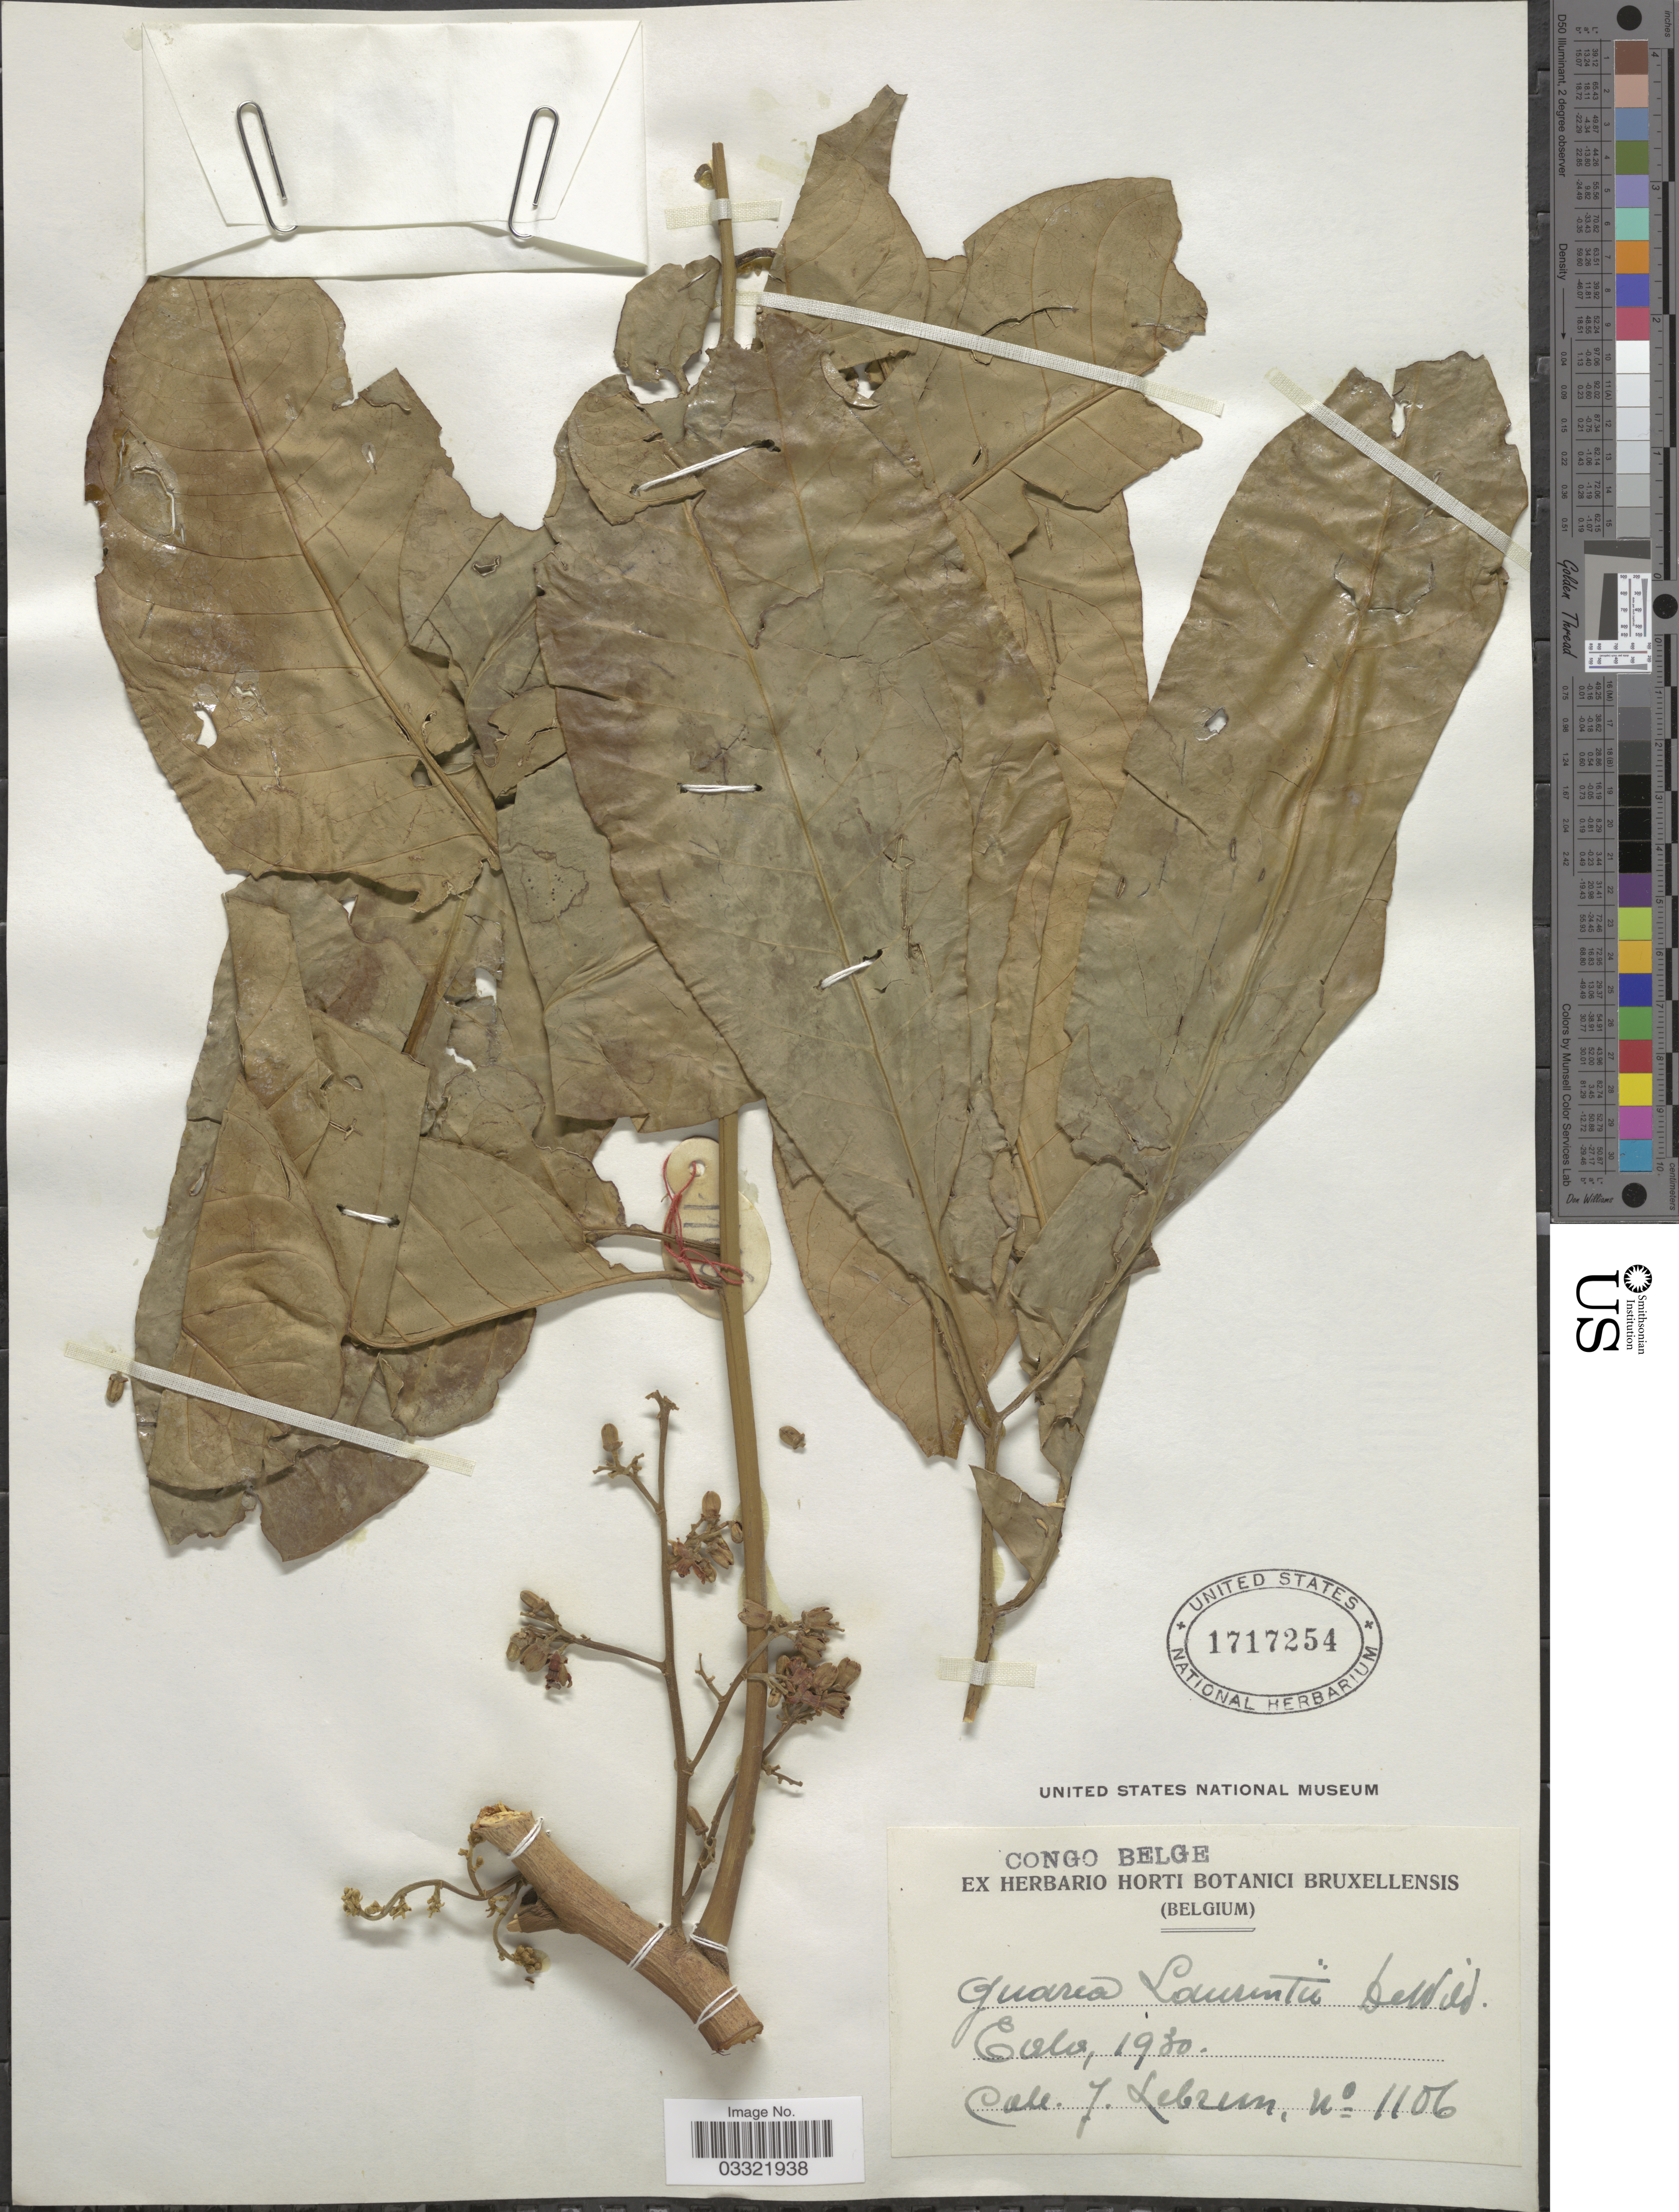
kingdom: Plantae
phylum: Tracheophyta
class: Magnoliopsida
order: Sapindales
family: Meliaceae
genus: Leplaea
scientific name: Leplaea laurentii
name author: (De Wild.) Koenen & J.J. de Wilde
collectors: J. A. Lebrun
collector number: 1106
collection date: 1930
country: Congo, Republic of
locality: Congo Belge, Eala.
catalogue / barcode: US 1717254